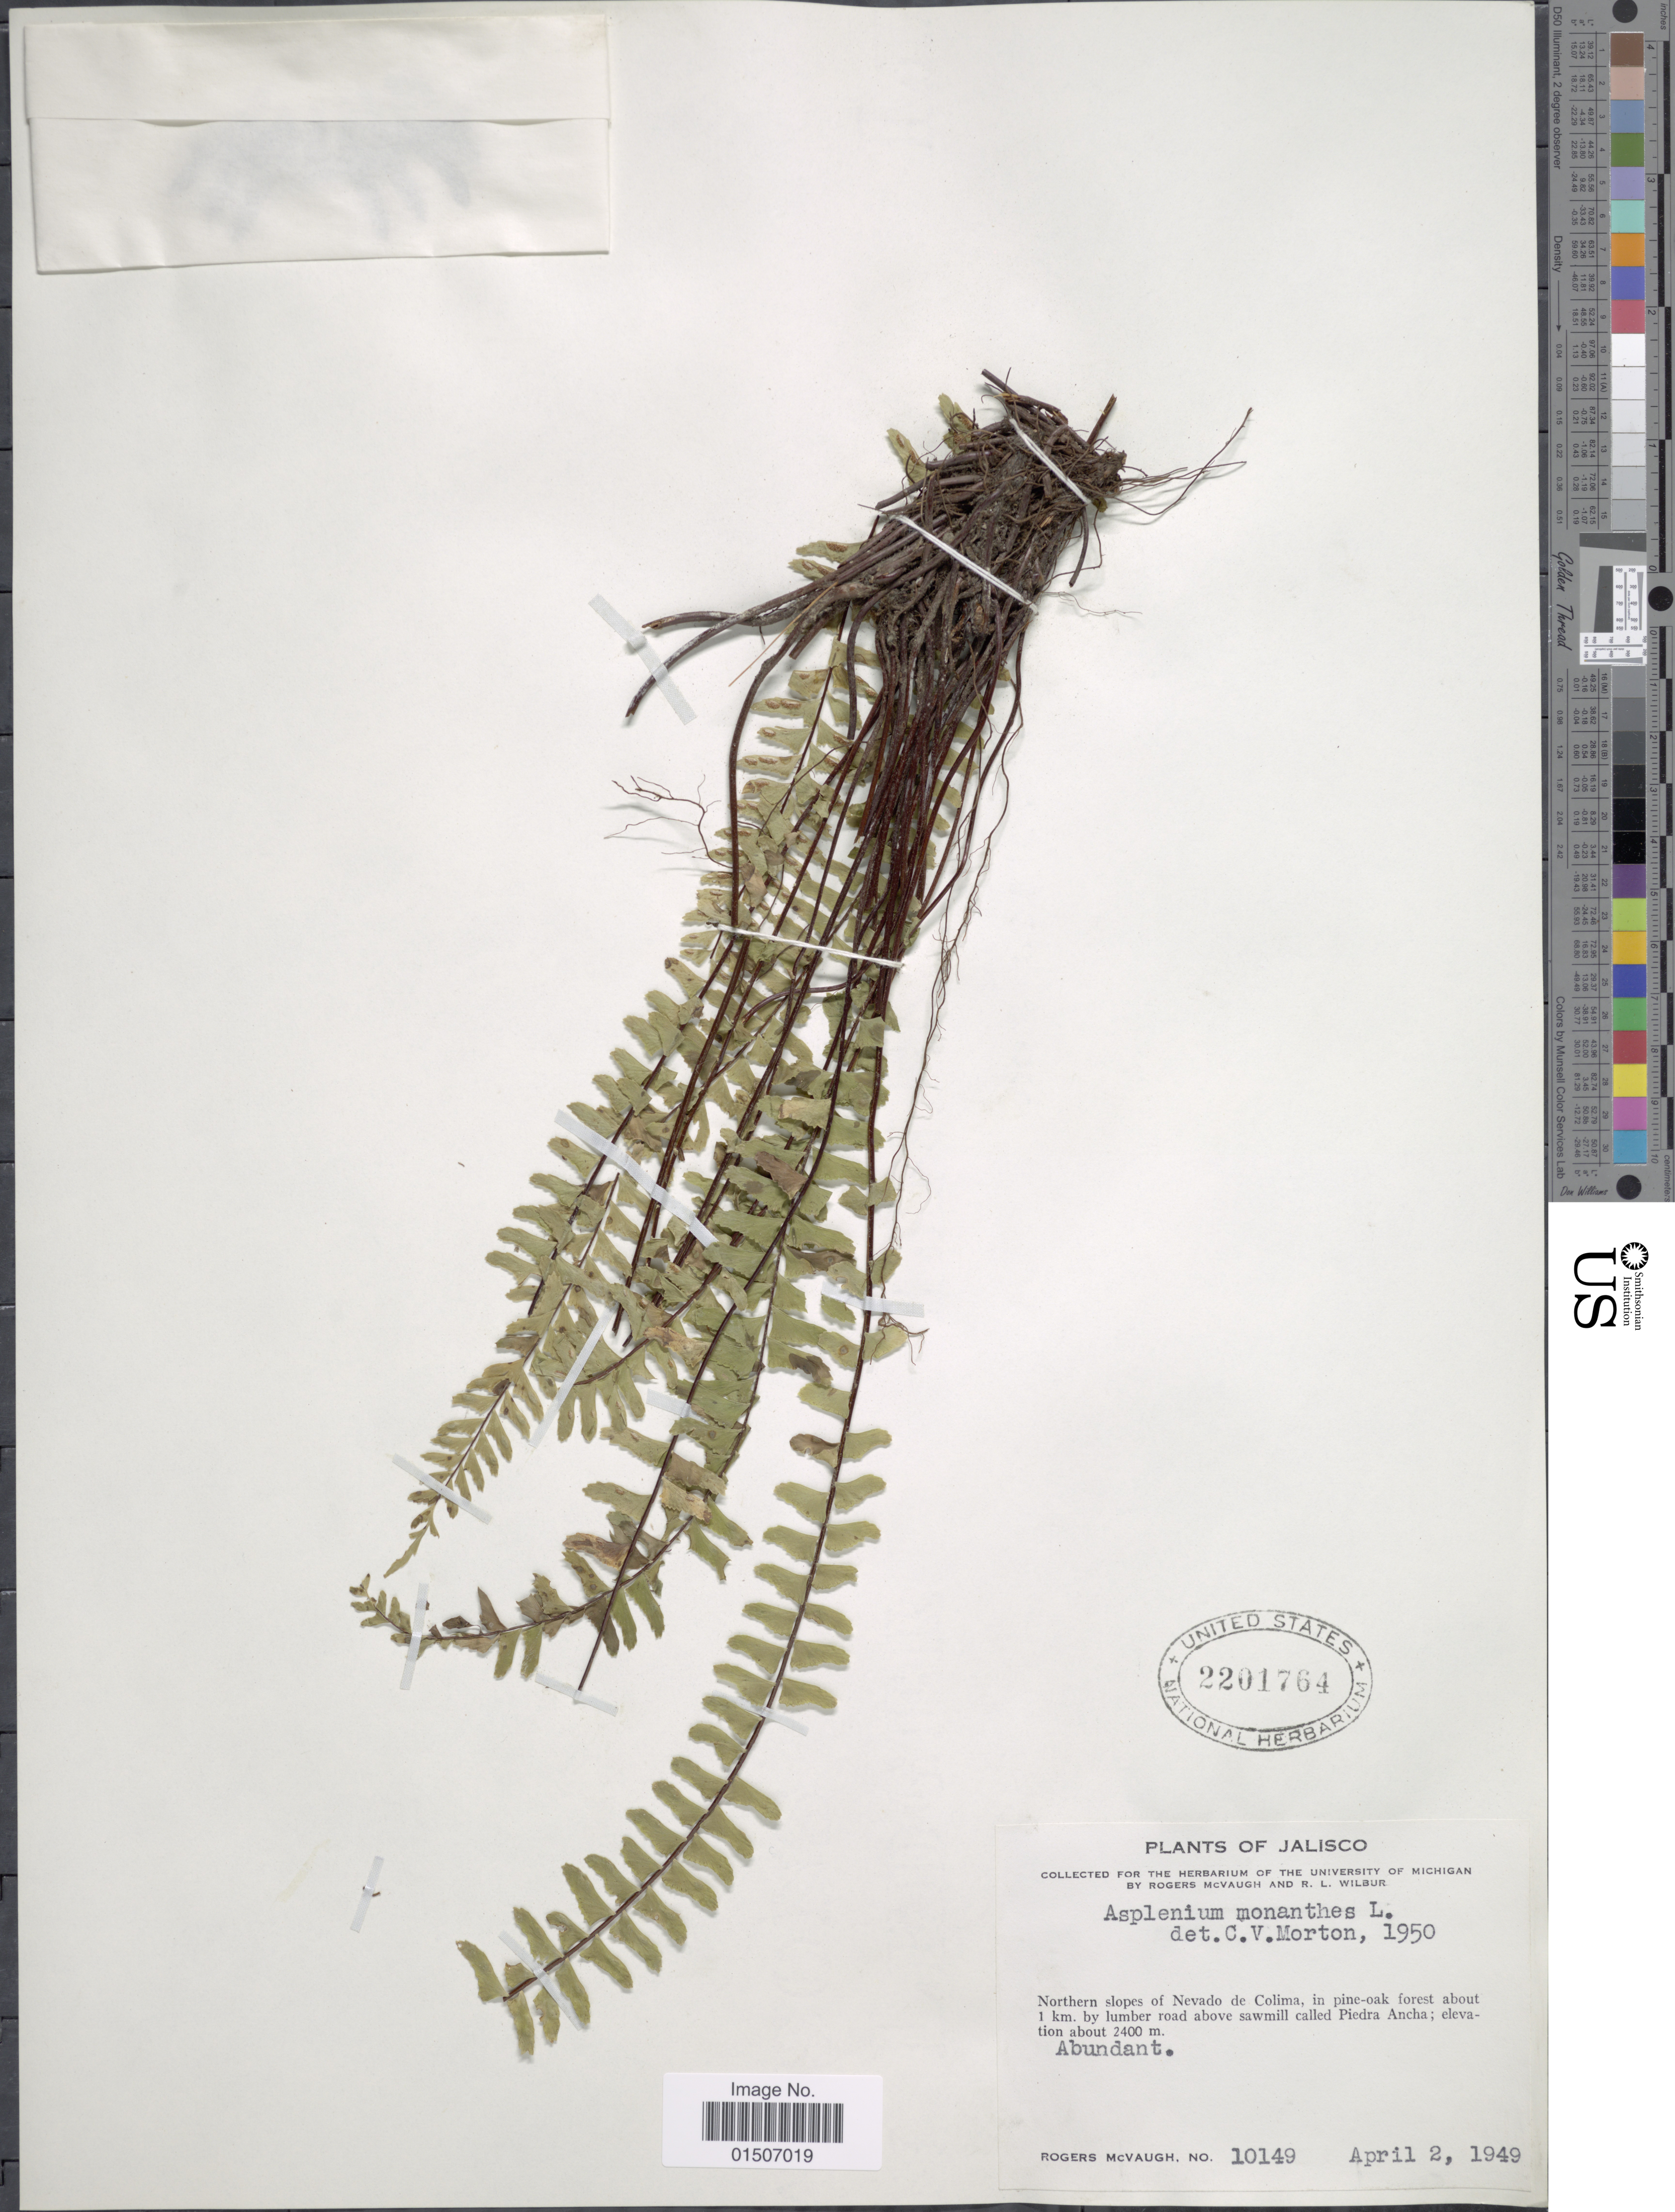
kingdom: Plantae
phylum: Tracheophyta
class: Polypodiopsida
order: Polypodiales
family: Aspleniaceae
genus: Asplenium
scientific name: Asplenium monanthes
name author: L.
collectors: R. McVaugh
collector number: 10149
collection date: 1949-04-02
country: Mexico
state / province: Jalisco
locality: Northern slopes of Nevado de Colima, in pine-oak forest about 1 km. by lumber road above sawmill called Piedra Ancha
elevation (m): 2400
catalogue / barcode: US 2201764